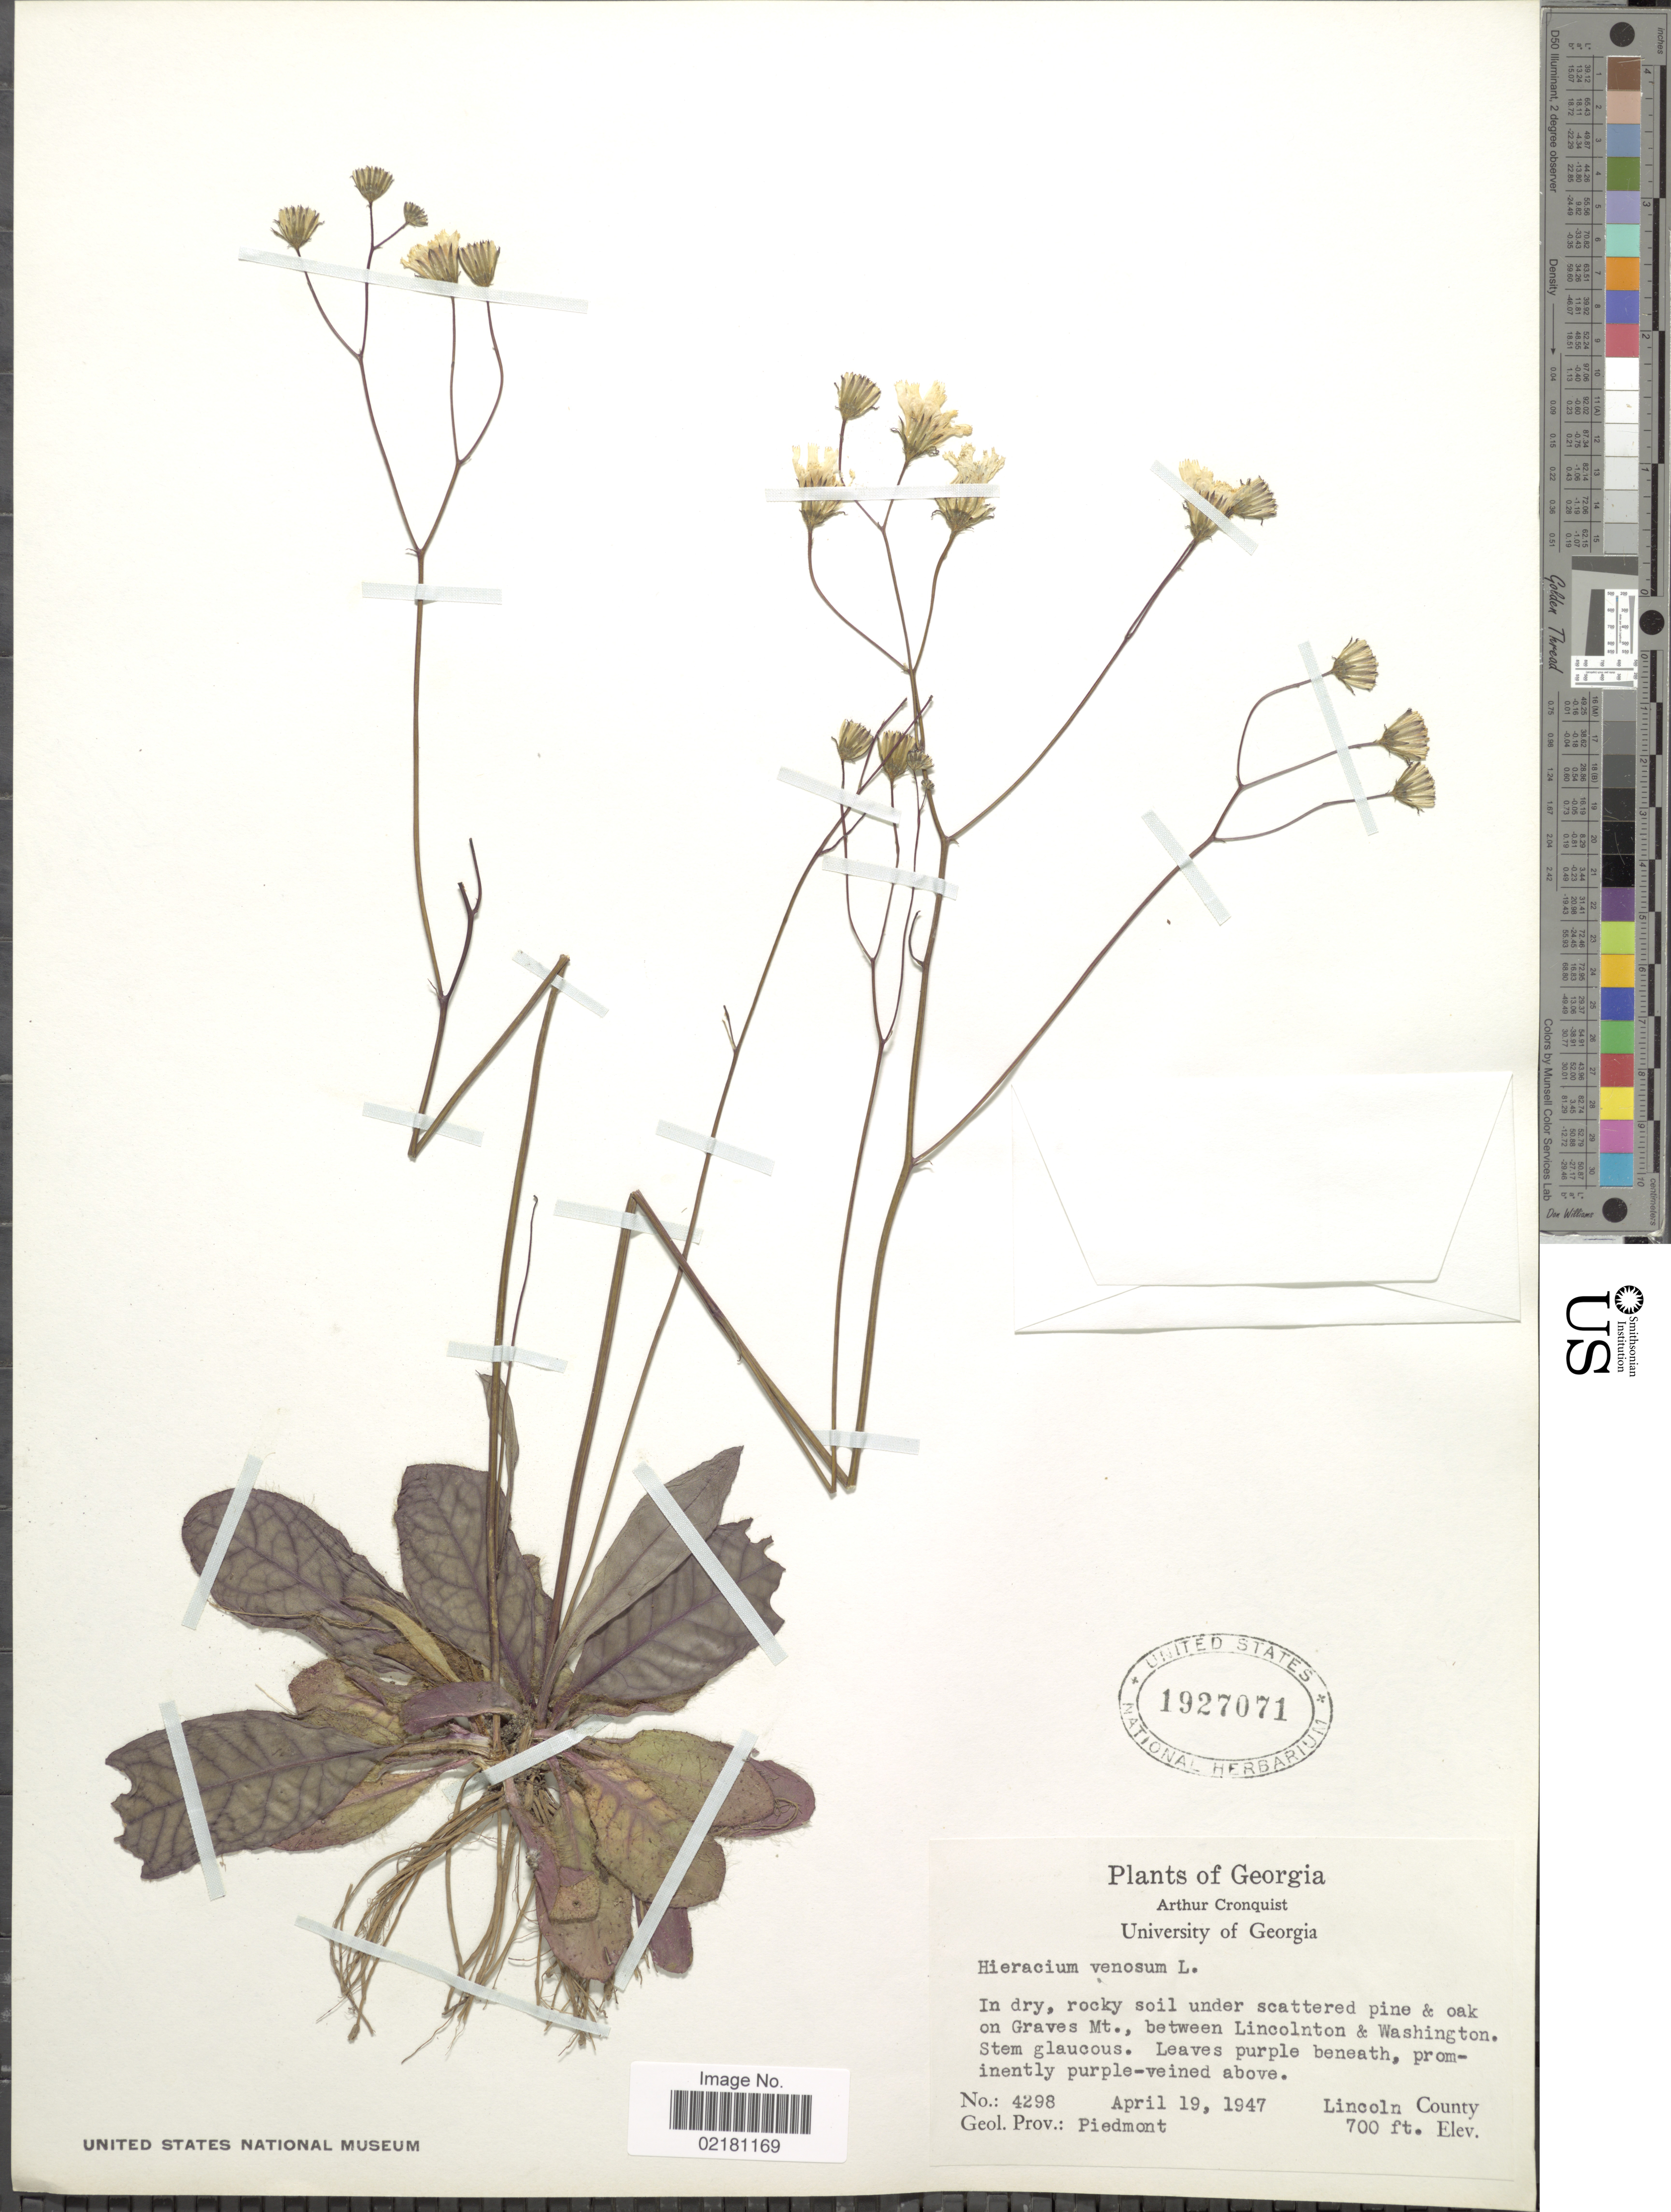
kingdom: Plantae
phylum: Tracheophyta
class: Magnoliopsida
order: Asterales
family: Asteraceae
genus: Hieracium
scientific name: Hieracium venosum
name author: L.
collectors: A. J. Cronquist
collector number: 4298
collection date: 1947-04-19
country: United States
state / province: Georgia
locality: In dry, rocky soil under scattered pine & oak on Graves Mt., between Lincolnton & Washington. Lincoln County. Geol. Prov.: Piedmont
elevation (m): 213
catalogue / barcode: US 1927071